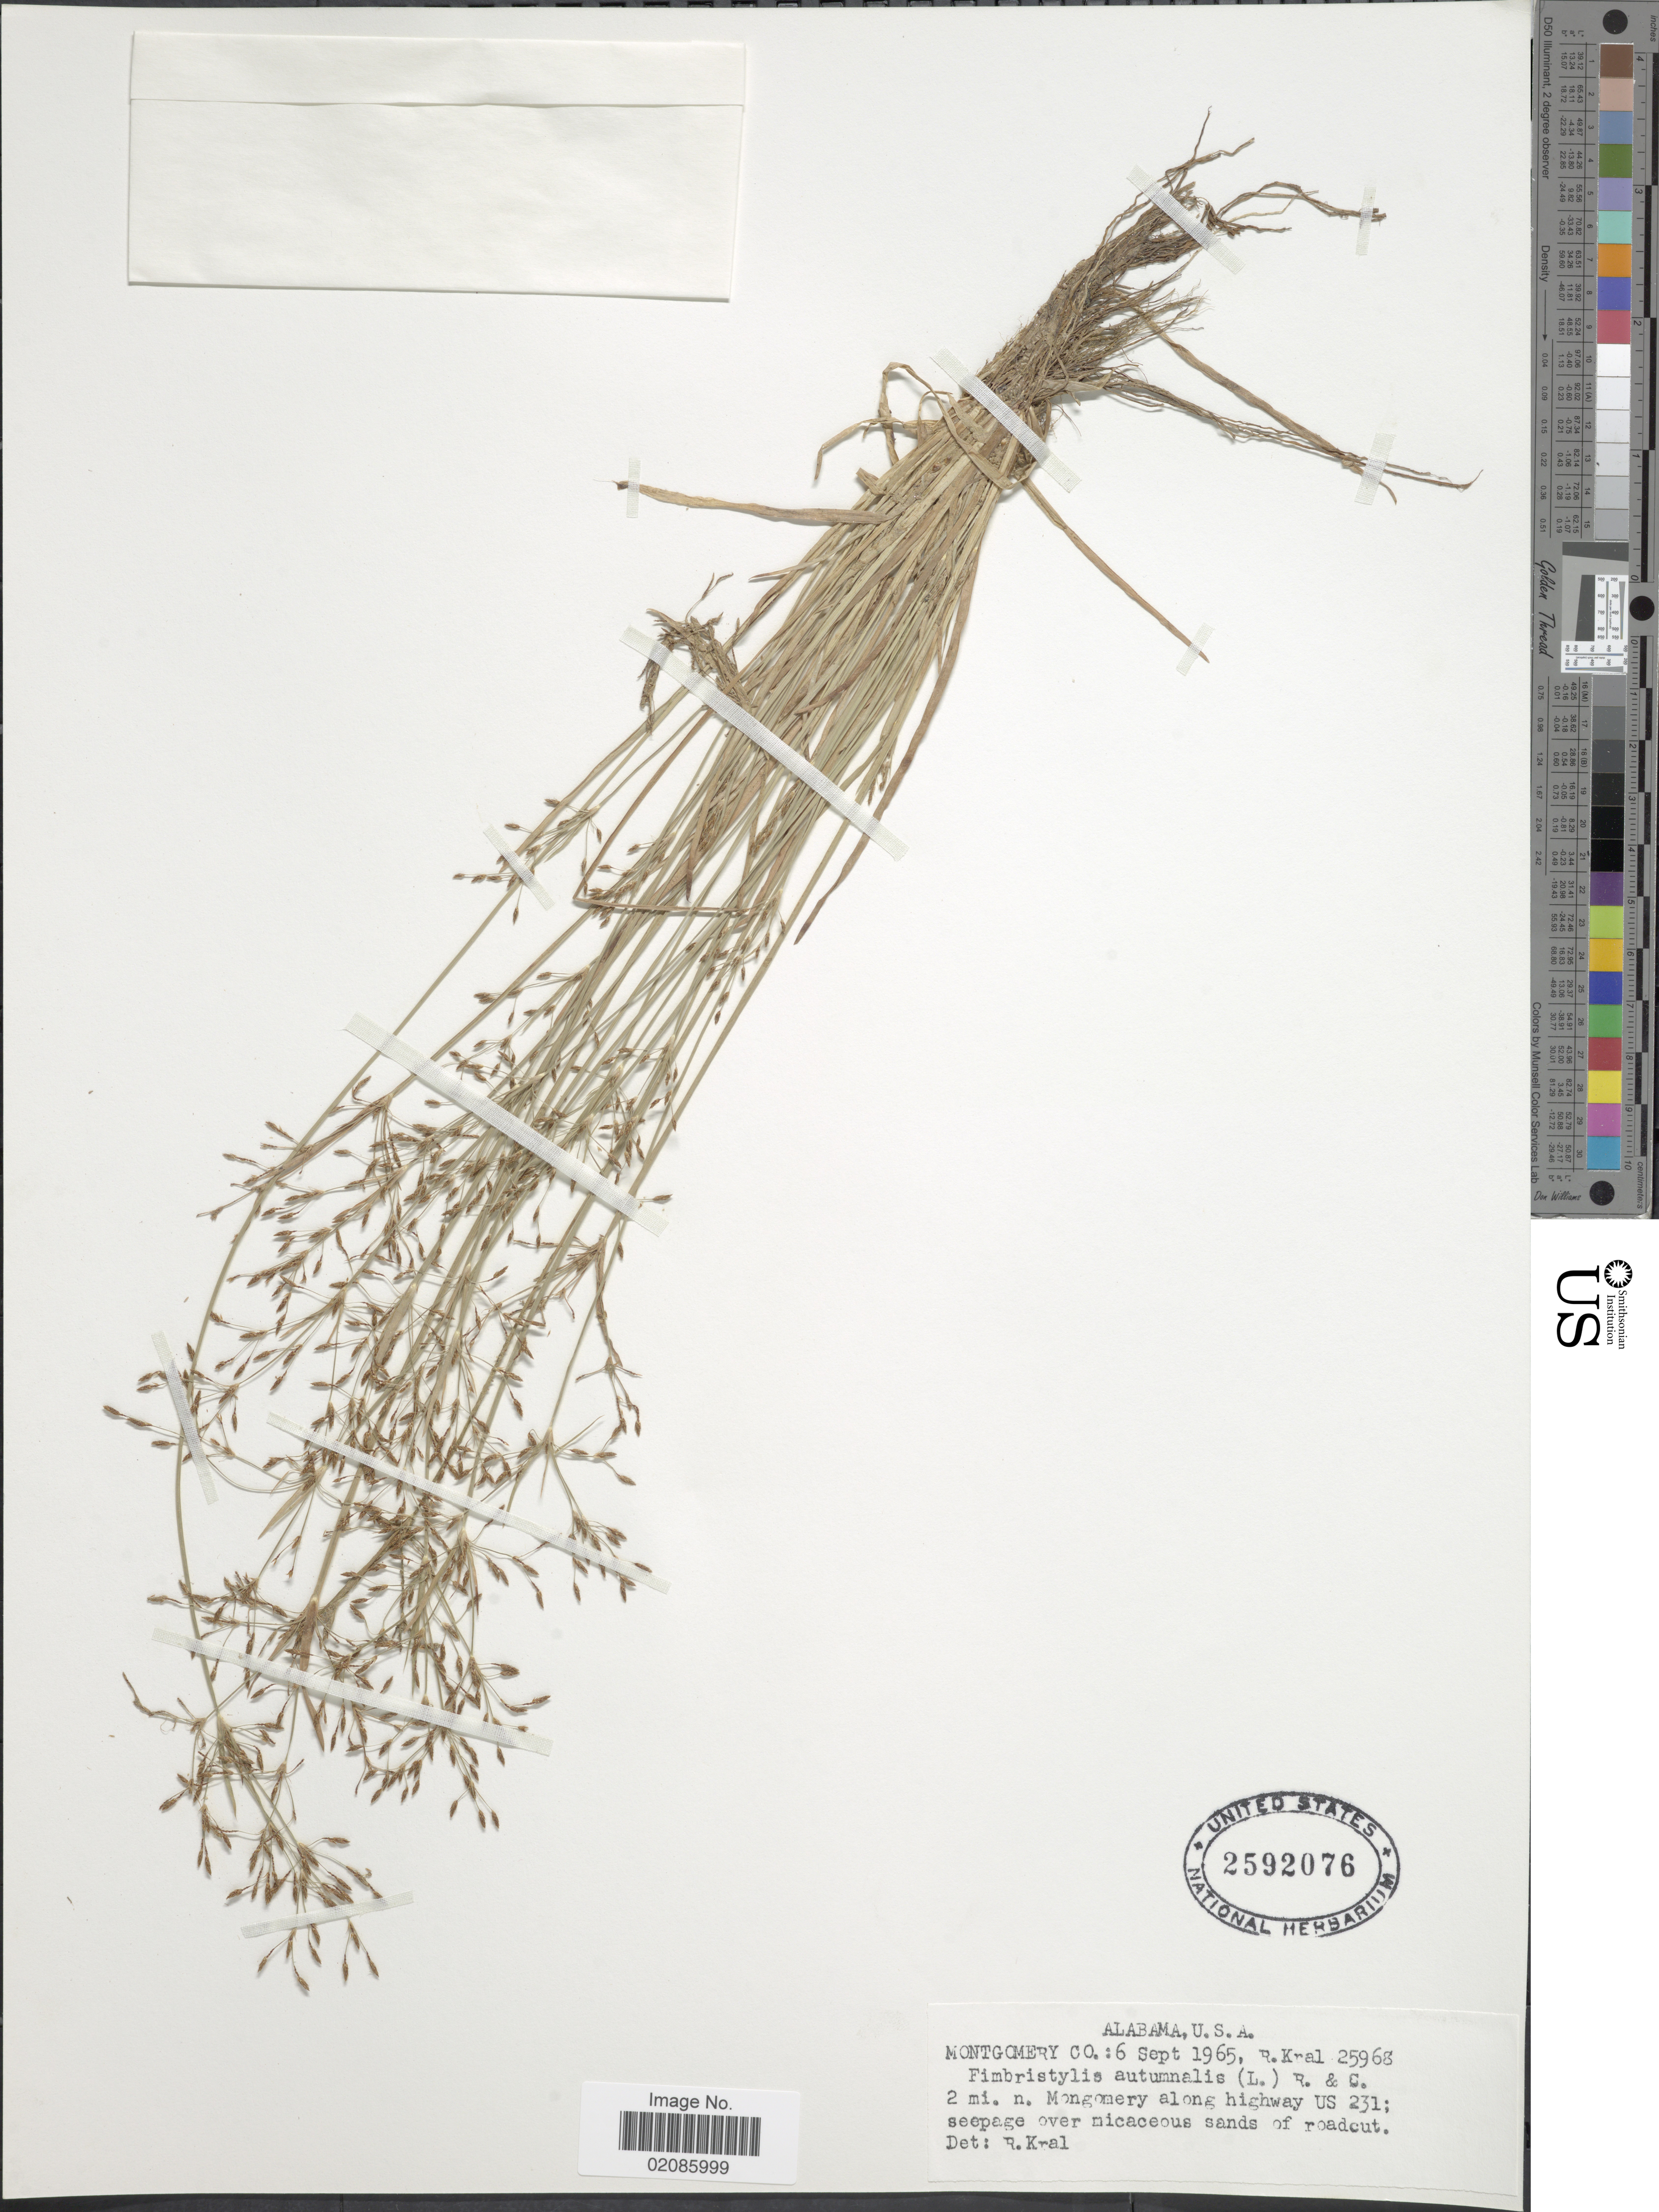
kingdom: Plantae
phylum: Tracheophyta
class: Liliopsida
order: Poales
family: Cyperaceae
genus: Fimbristylis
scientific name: Fimbristylis autumnalis (L.) Roem. & Schult.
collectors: R. Kral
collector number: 25968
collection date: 1965-09-06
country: United States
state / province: Alabama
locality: Montgomery Co. 2 mi. n. Mongomery along highway US 231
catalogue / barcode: US 2592076